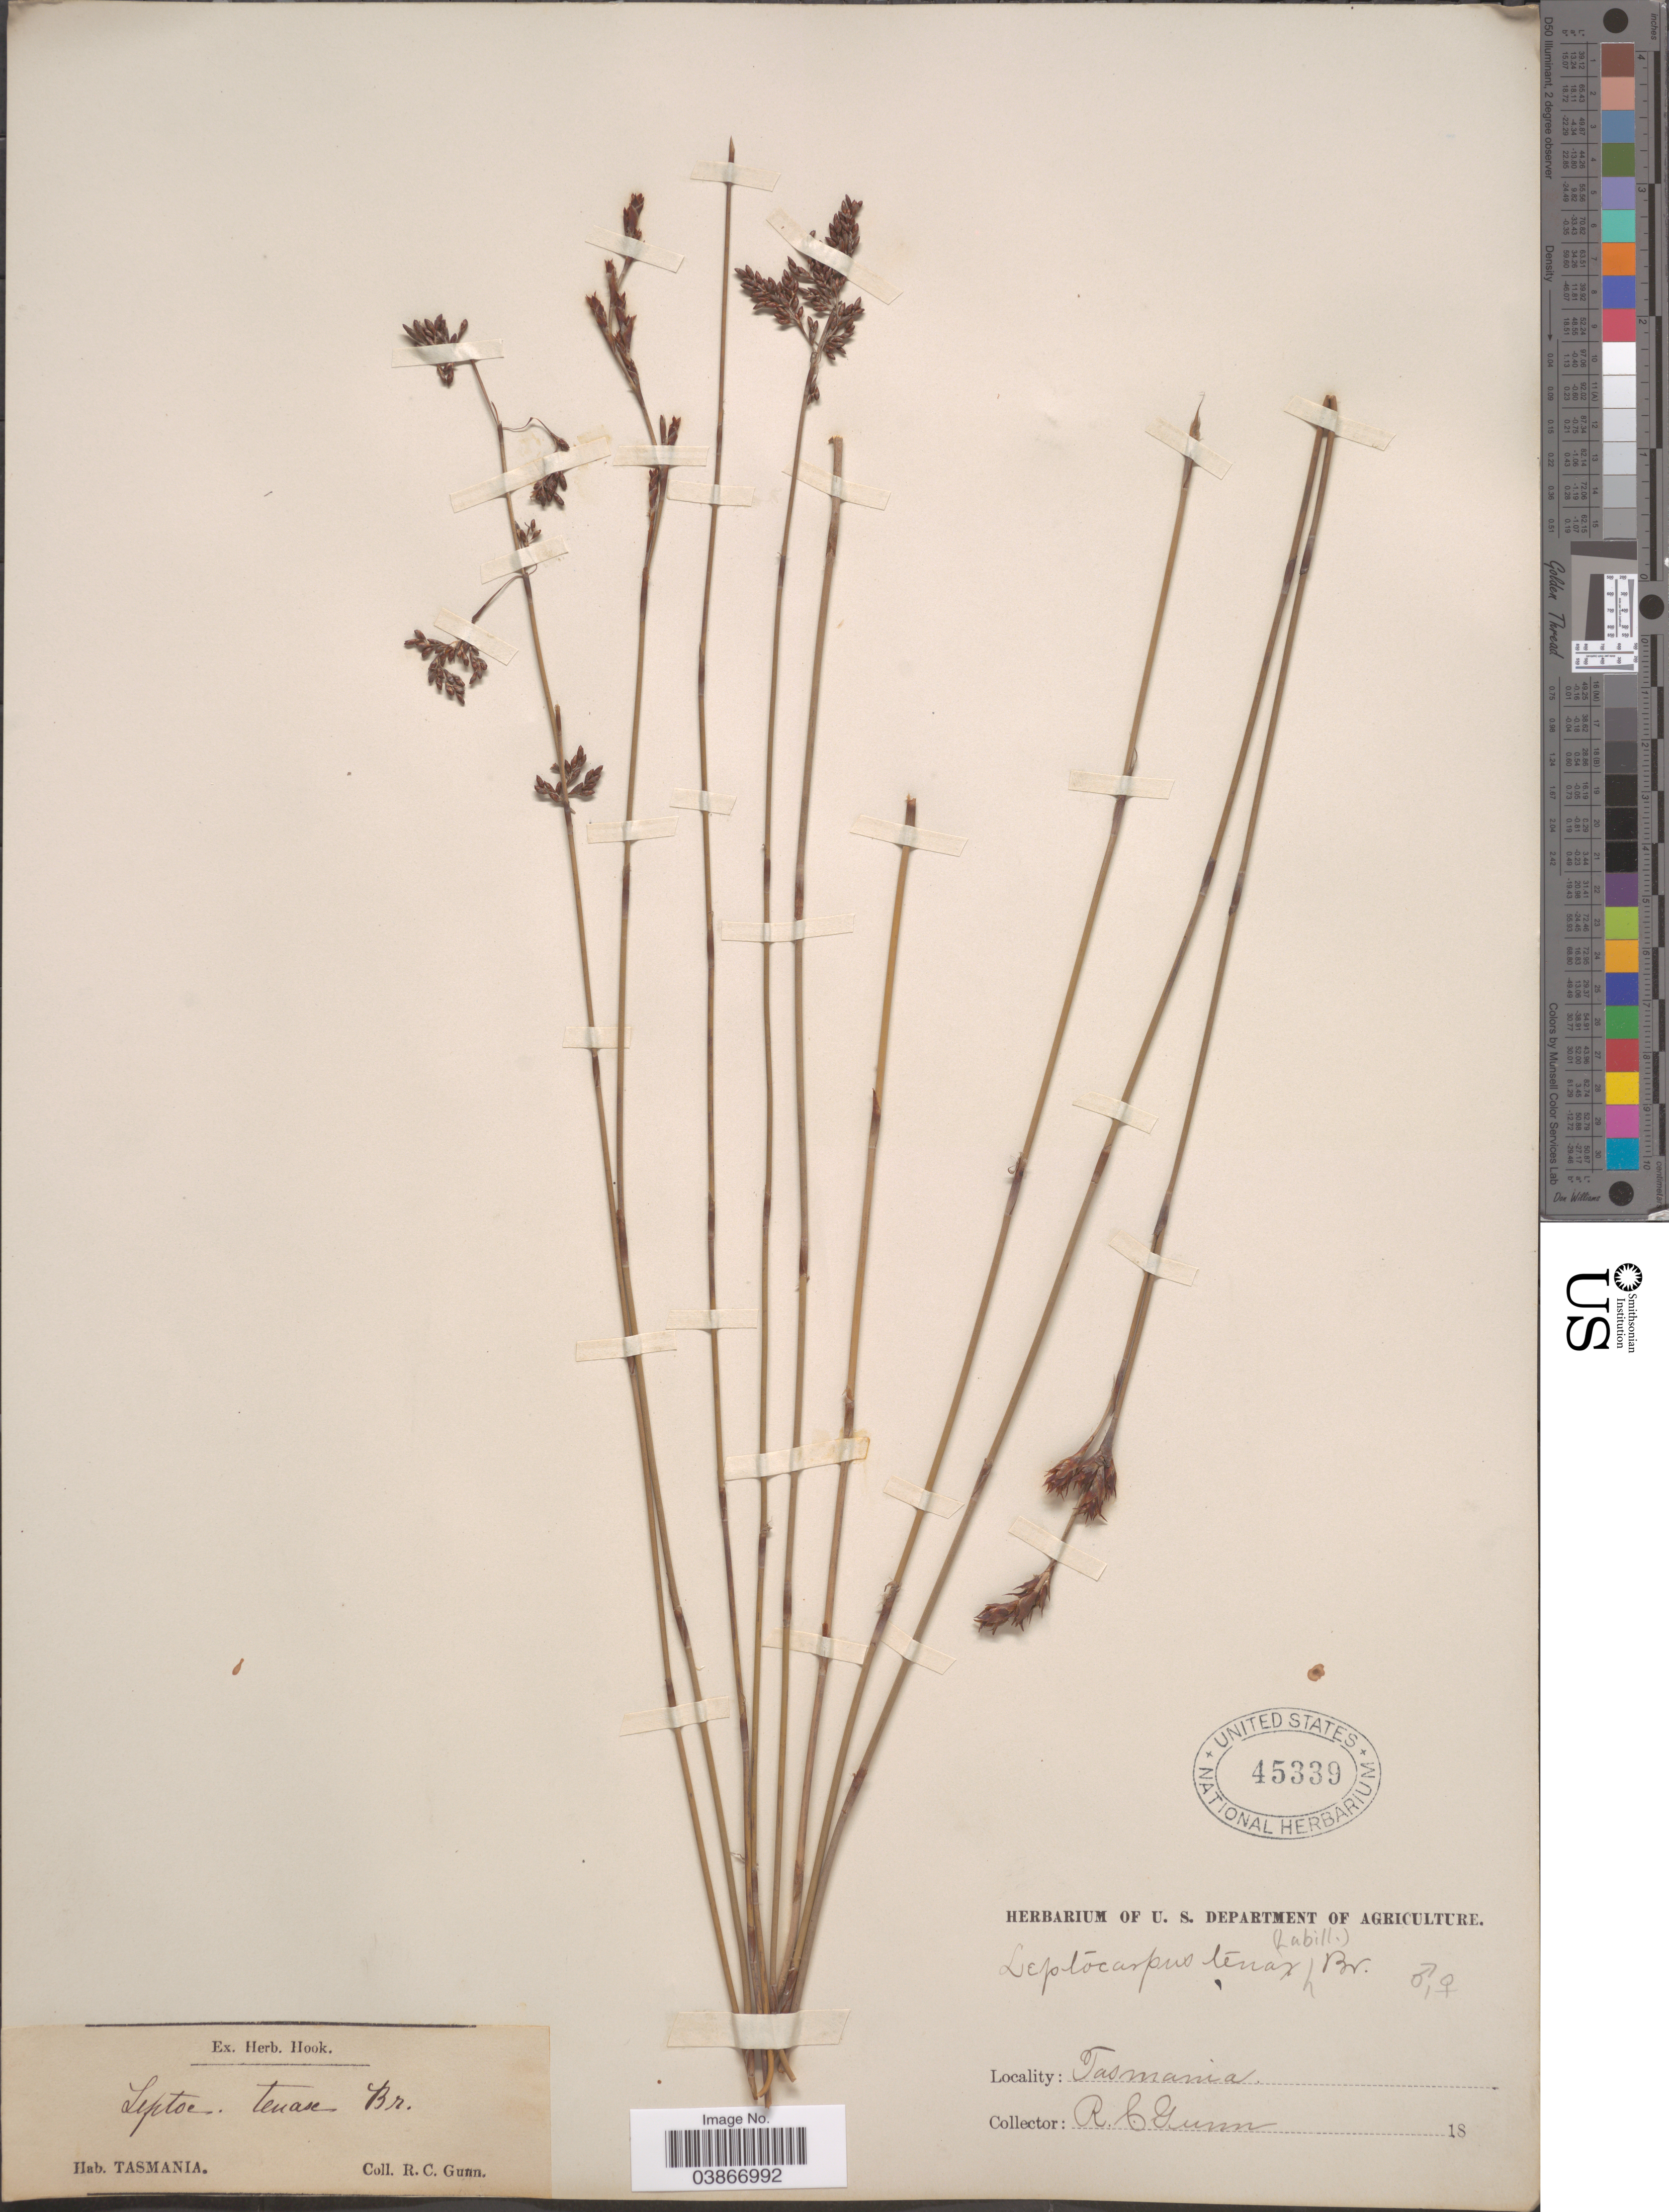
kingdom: Plantae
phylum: Tracheophyta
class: Liliopsida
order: Poales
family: Restionaceae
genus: Leptocarpus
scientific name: Leptocarpus tenax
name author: (Labill.) R. Br.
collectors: R. Gunn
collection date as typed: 18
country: Australia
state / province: Tasmania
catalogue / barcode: US 45339